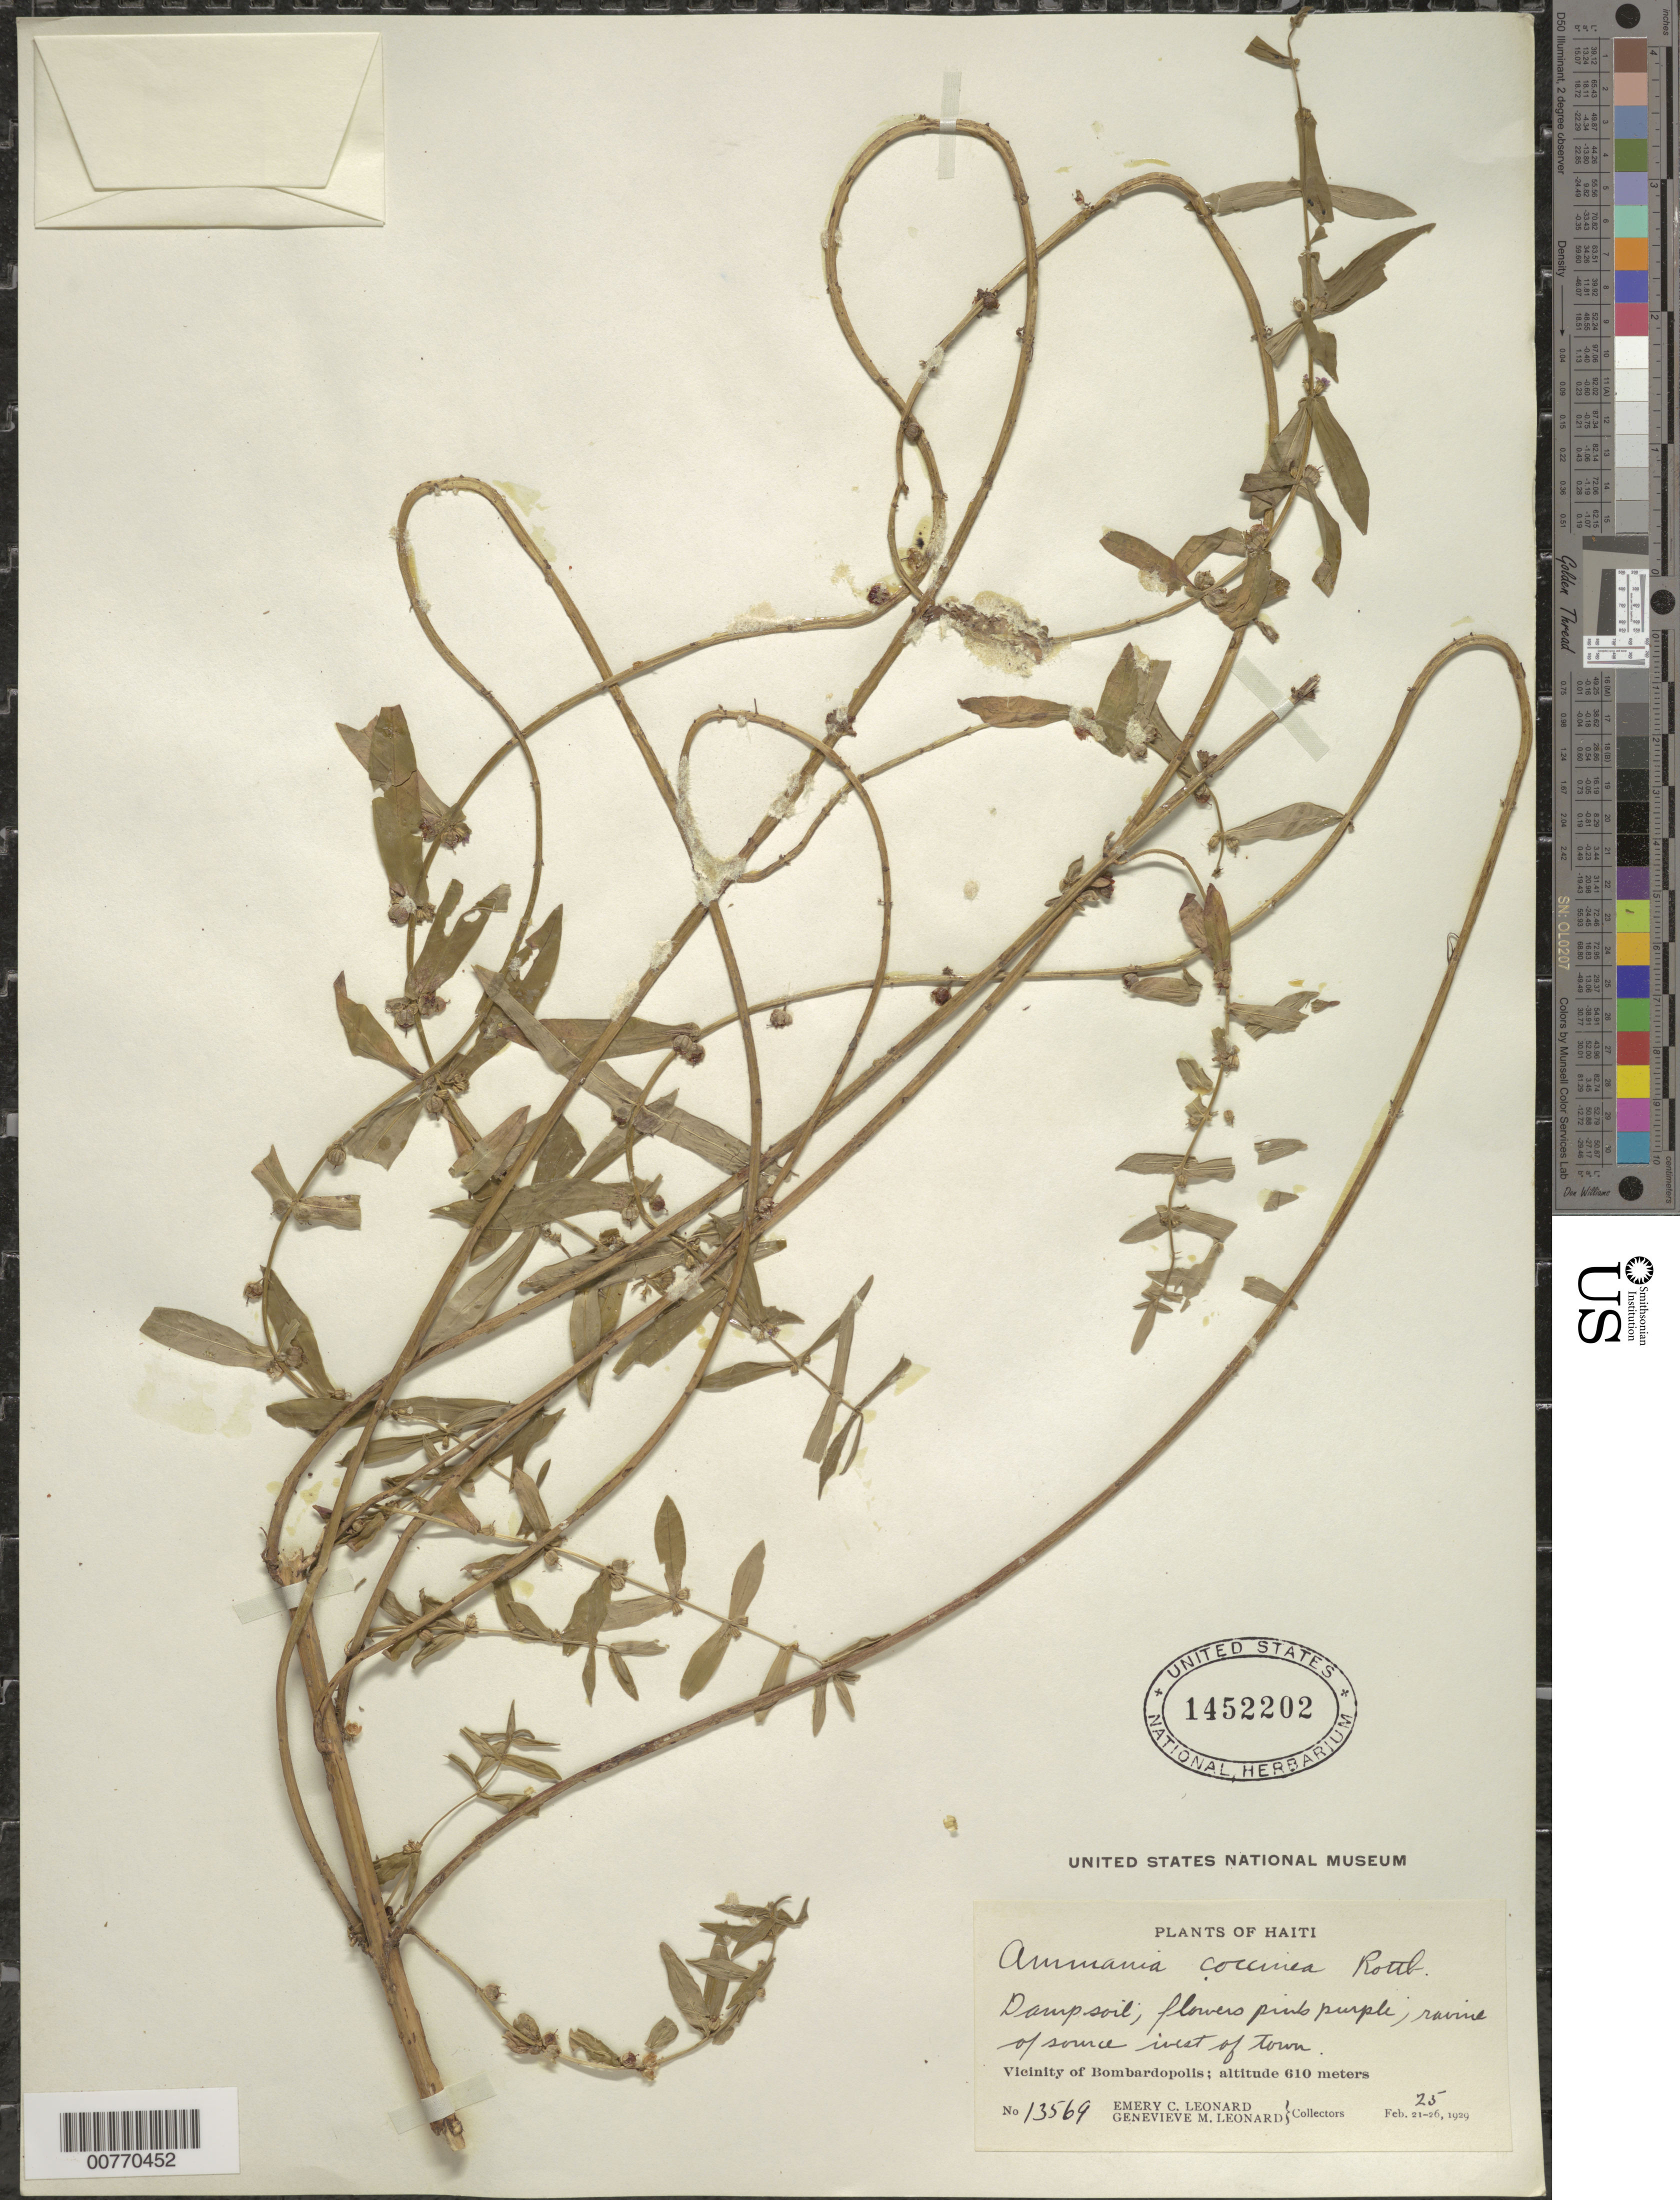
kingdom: Plantae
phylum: Tracheophyta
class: Magnoliopsida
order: Myrtales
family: Lythraceae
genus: Ammannia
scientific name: Ammannia coccinea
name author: Rottb.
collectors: E. C. Leonard & G. M. Leonard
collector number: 13569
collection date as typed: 25 Feb 1929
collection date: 1929-02-25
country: Haiti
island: Hispaniola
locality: Vicinity of Bombardopolis, west of town.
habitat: Ravine of source, damp soil.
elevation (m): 610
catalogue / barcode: US 1452202